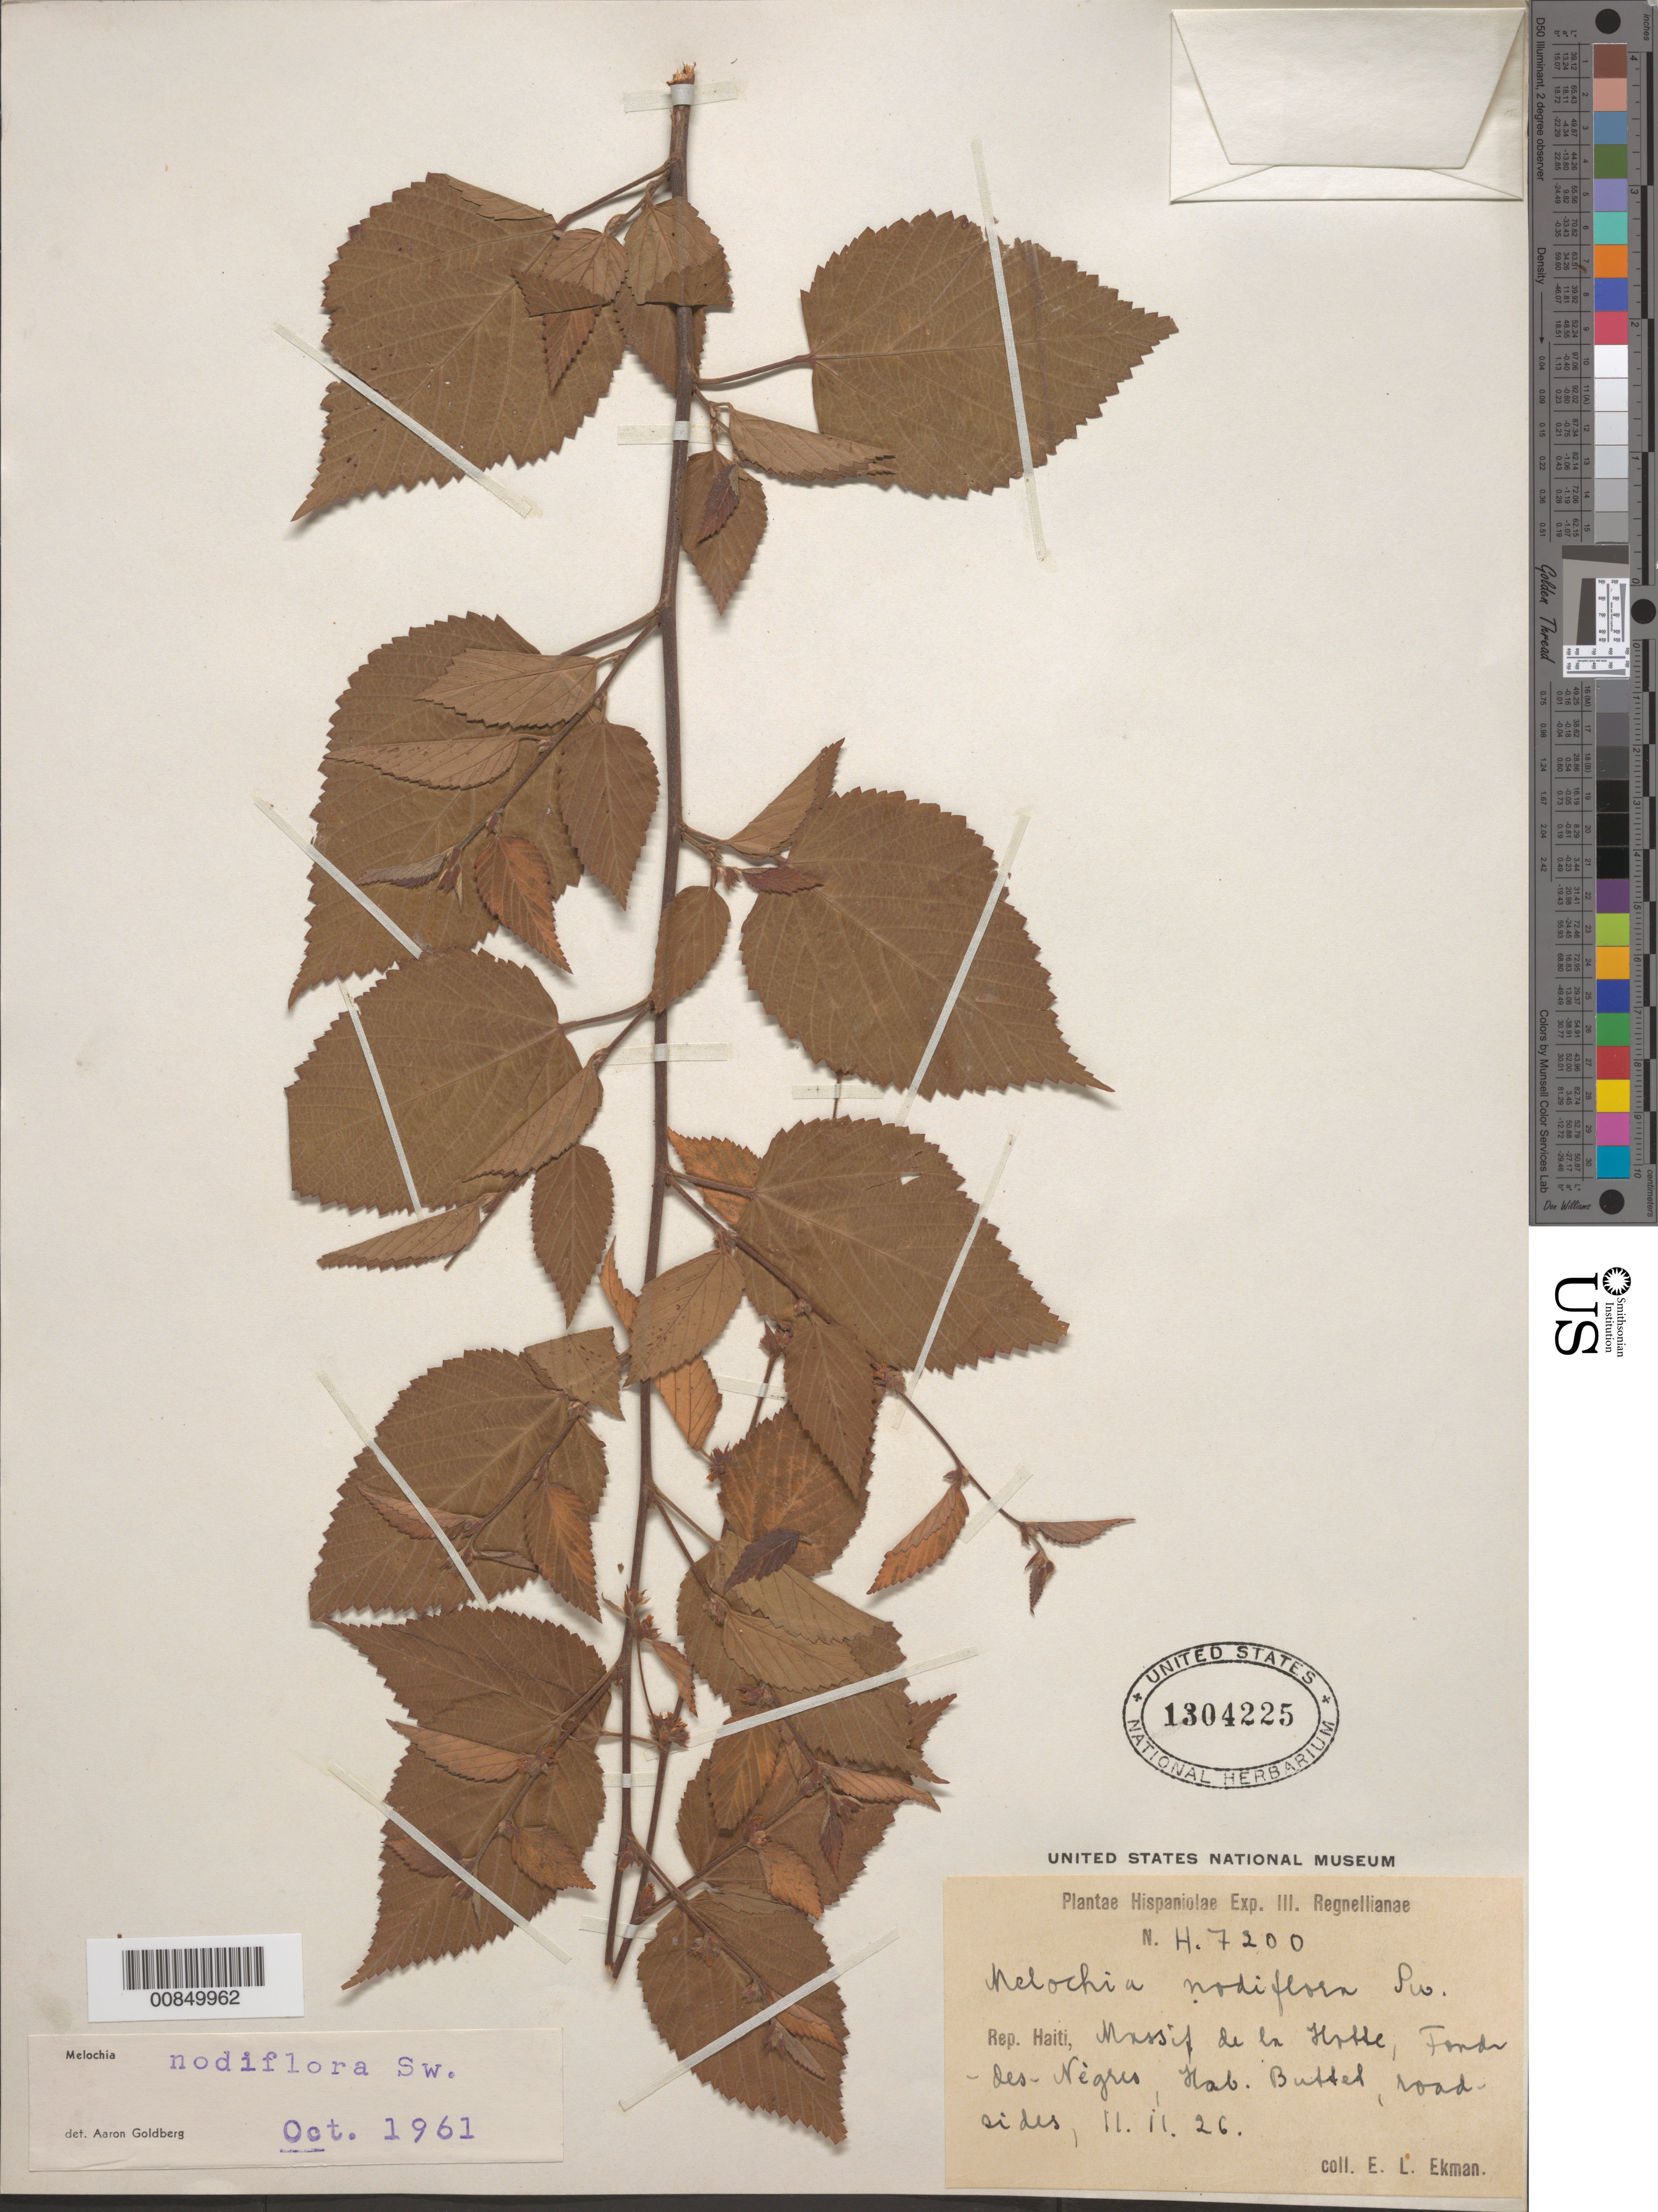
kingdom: Plantae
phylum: Tracheophyta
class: Magnoliopsida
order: Malvales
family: Malvaceae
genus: Melochia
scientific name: Melochia nodiflora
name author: Sw.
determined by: Goldberg, Aaron, (US), NMNH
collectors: E. L. Ekman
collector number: H 7200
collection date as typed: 11 Nov 1926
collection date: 1926-11-11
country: Haiti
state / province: Sud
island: Hispaniola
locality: Massif de la Hotte, Fond des Negres, Hab. Buttet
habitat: Roadsides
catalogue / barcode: US 1304225